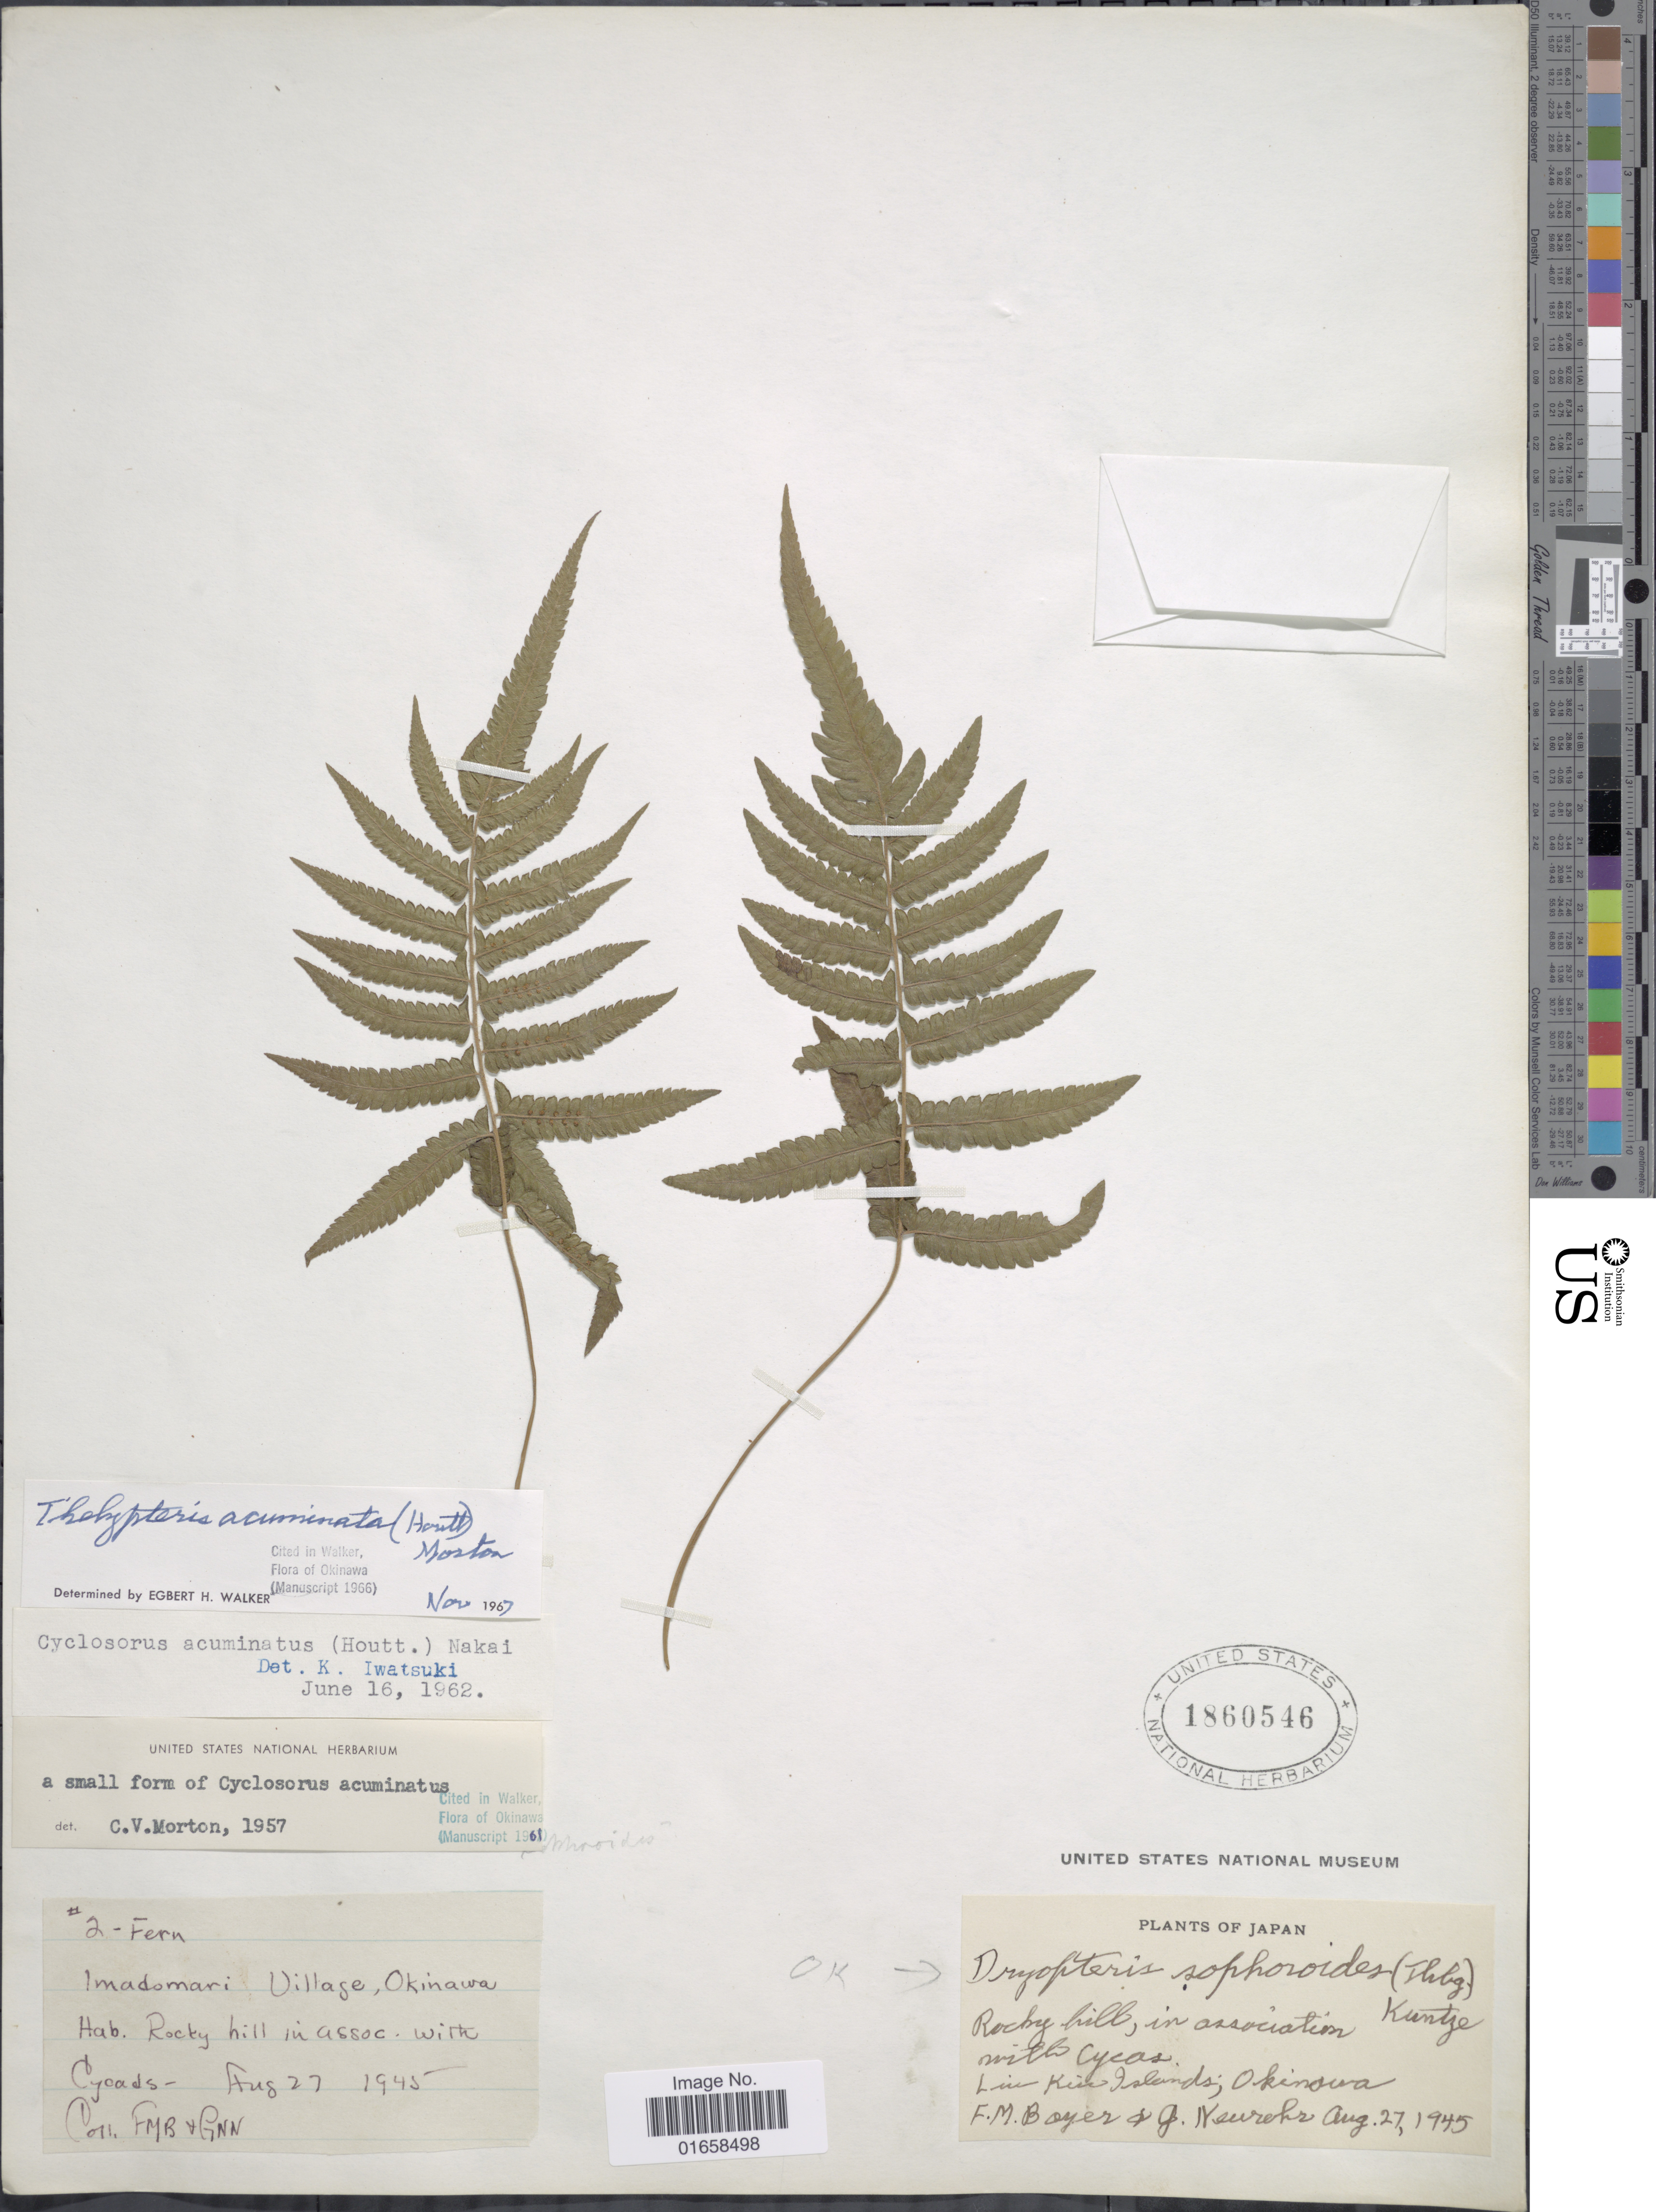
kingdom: Plantae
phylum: Tracheophyta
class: Polypodiopsida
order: Polypodiales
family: Thelypteridaceae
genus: Christella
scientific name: Christella acuminata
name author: (Houtt.) H. Lév.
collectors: F. Bayer & G. Neurohr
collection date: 1945-08-27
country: Japan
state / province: Okinawa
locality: Liu Kiu Islands. Immadomari Village, Okinawa.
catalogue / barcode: US 1860546